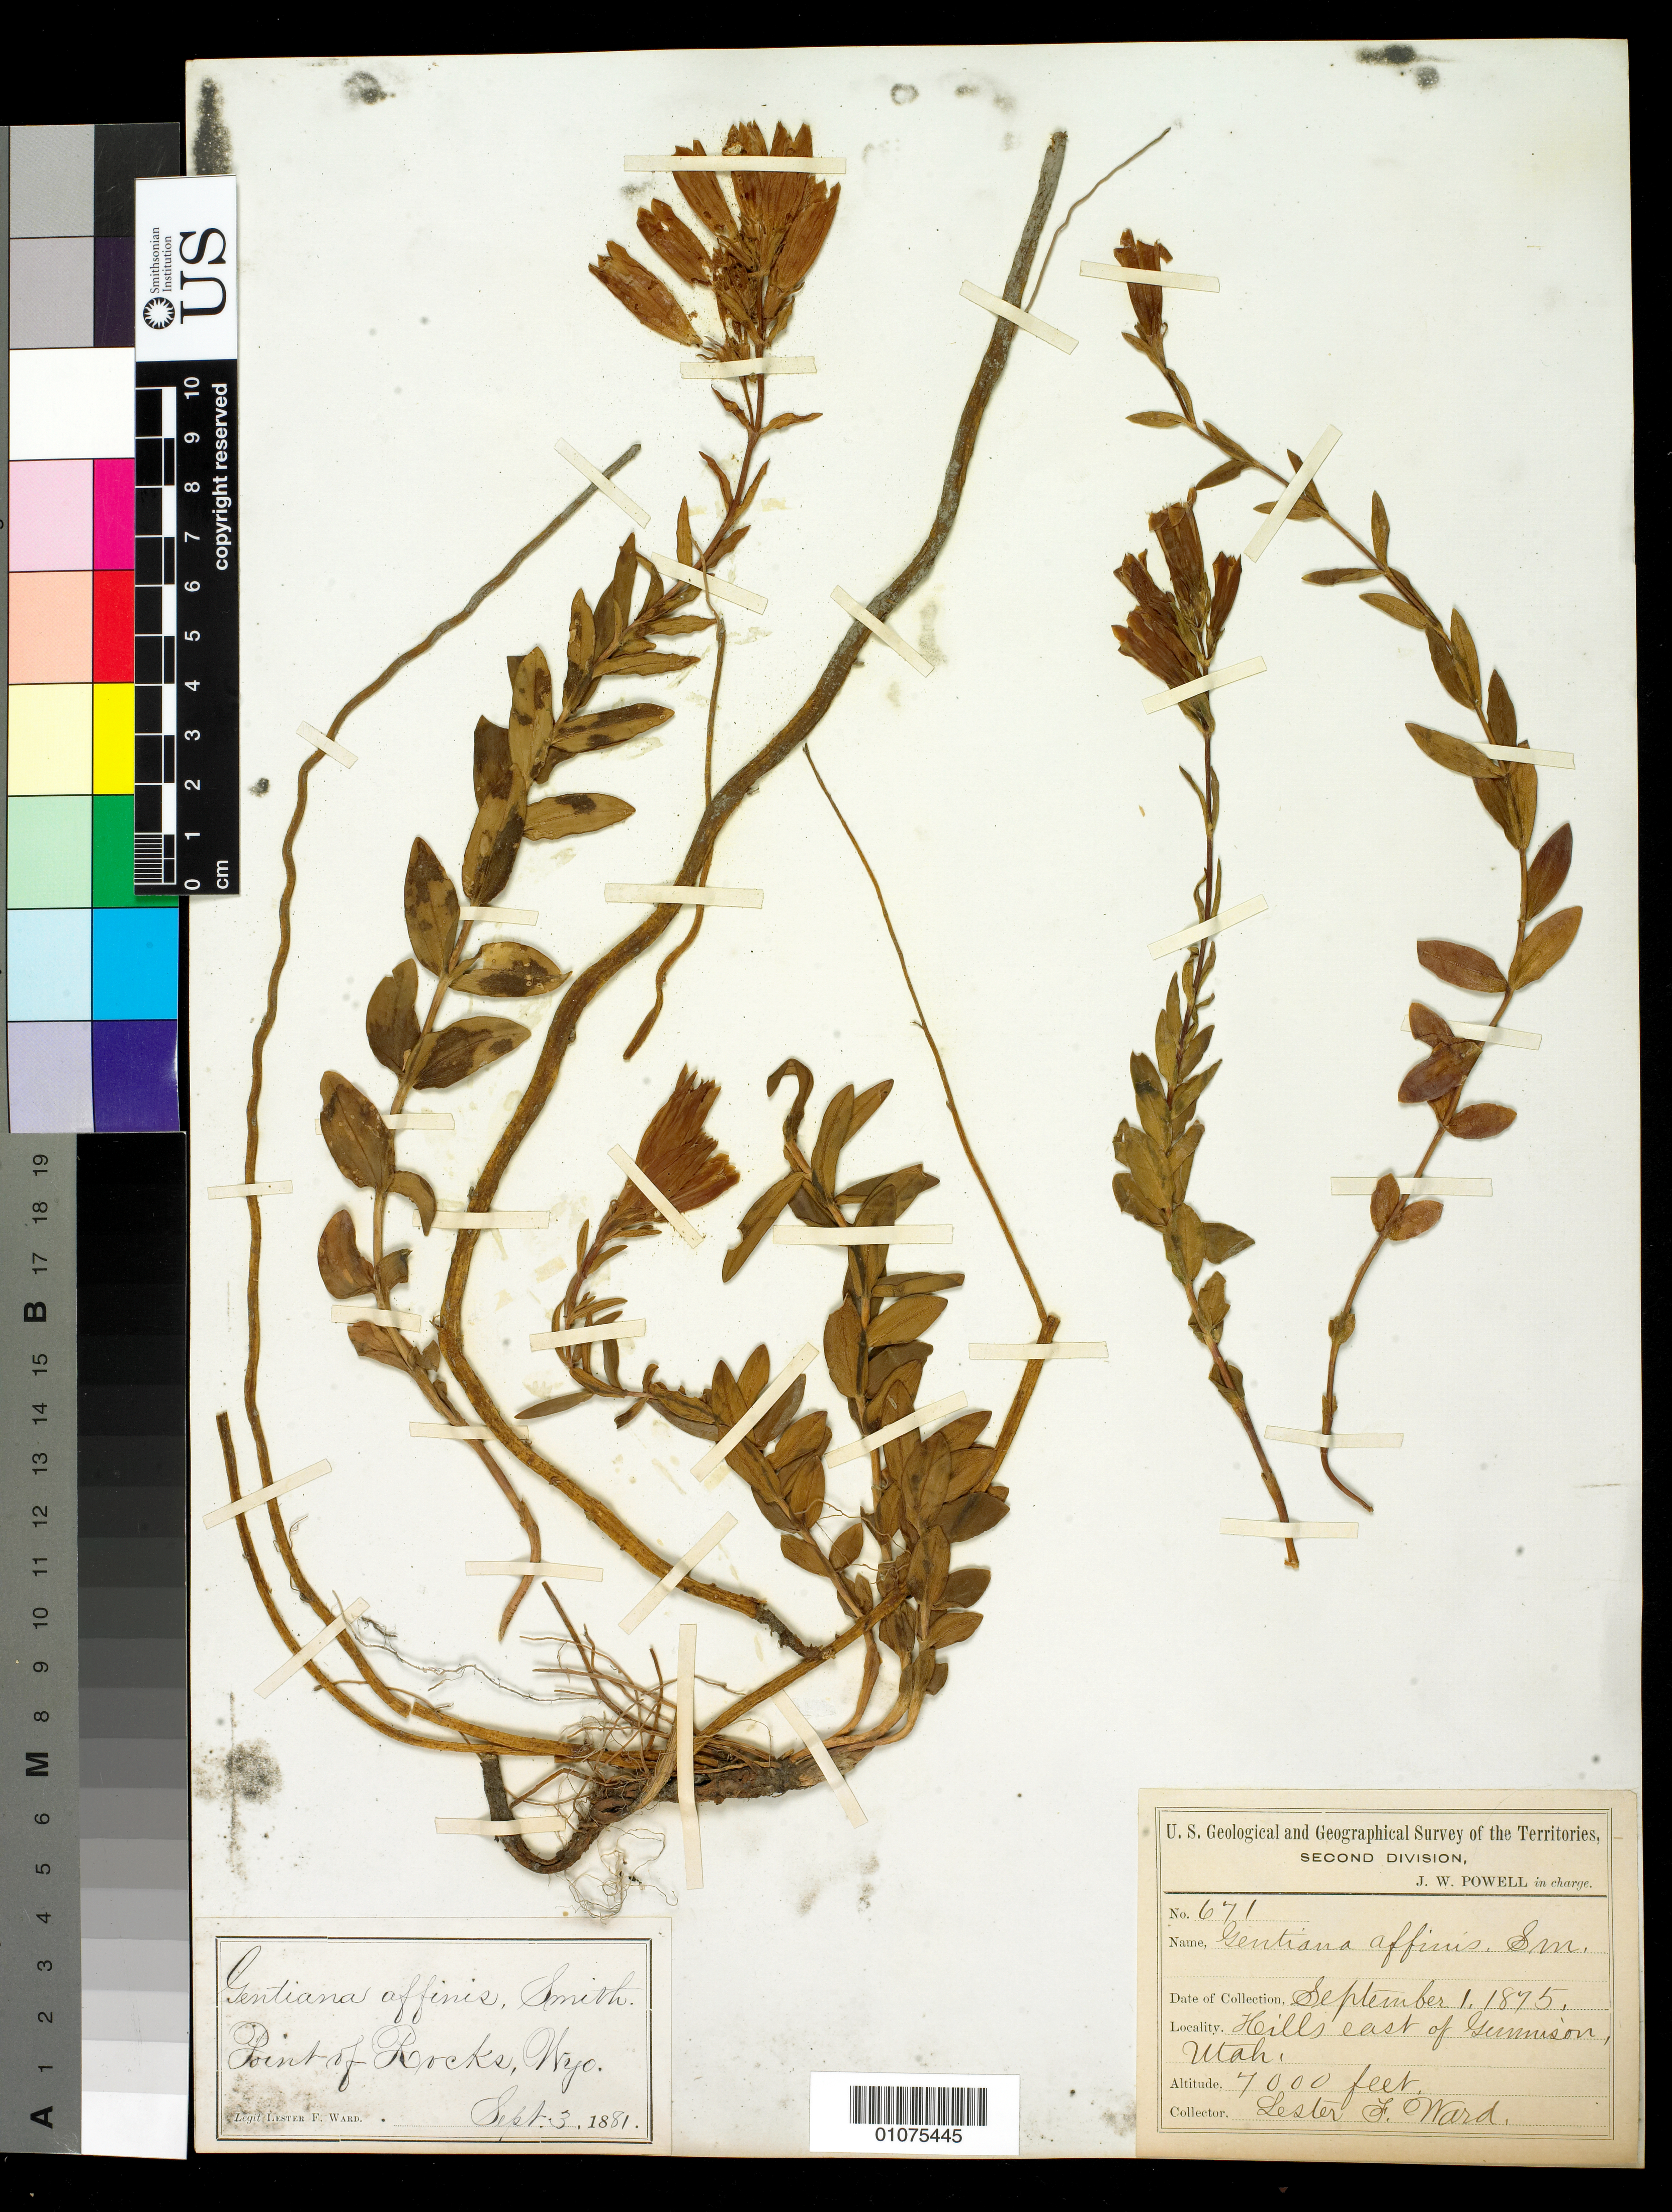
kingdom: Plantae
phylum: Tracheophyta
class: Magnoliopsida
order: Gentianales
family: Gentianaceae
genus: Gentiana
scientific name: Gentiana affinis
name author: Griseb.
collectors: L. F. Ward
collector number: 671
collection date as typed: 1 Sep 1875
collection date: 1875-09-01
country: United States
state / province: Utah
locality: Hills east of Gunnison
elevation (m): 2134